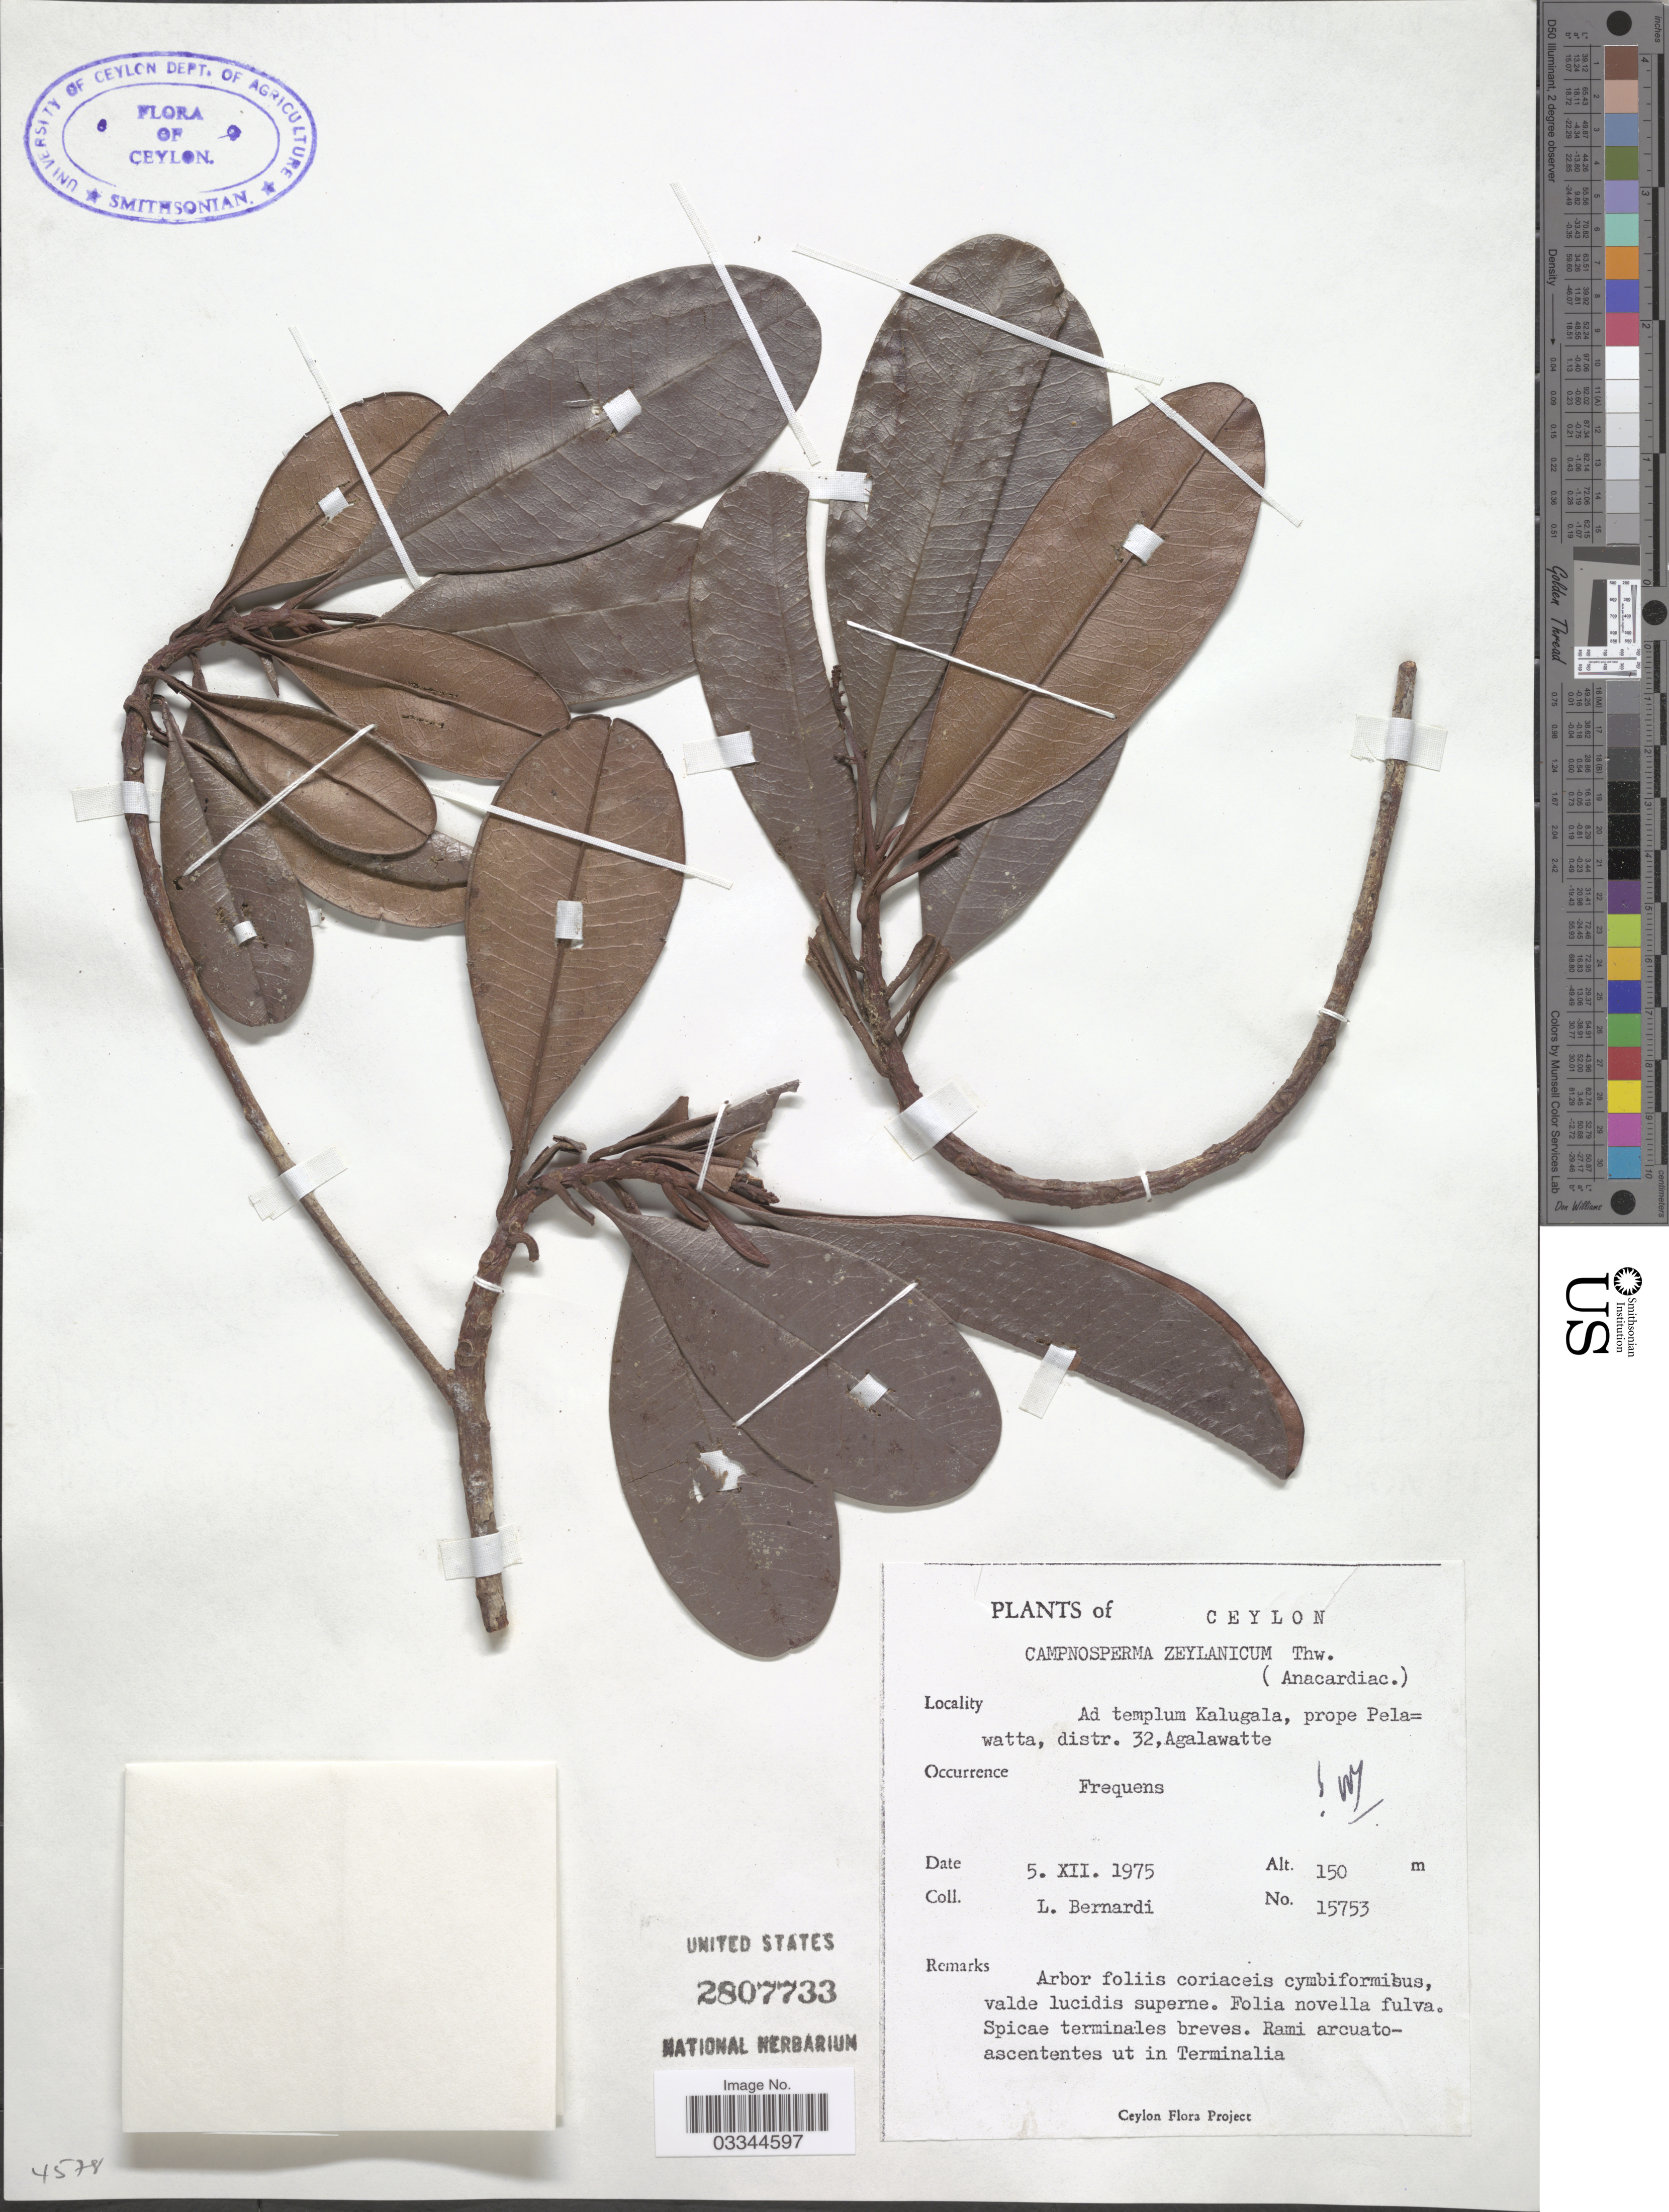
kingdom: Plantae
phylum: Tracheophyta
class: Magnoliopsida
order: Sapindales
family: Anacardiaceae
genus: Campnosperma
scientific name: Campnosperma zeylanicum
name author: Thwaites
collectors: L. Bernardi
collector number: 15753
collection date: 1975-12-05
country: Sri Lanka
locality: Ceylon. Ad templum Kalugala, prope Pelawatta, distr. 32, Agalawatte.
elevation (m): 150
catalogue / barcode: US 2807733